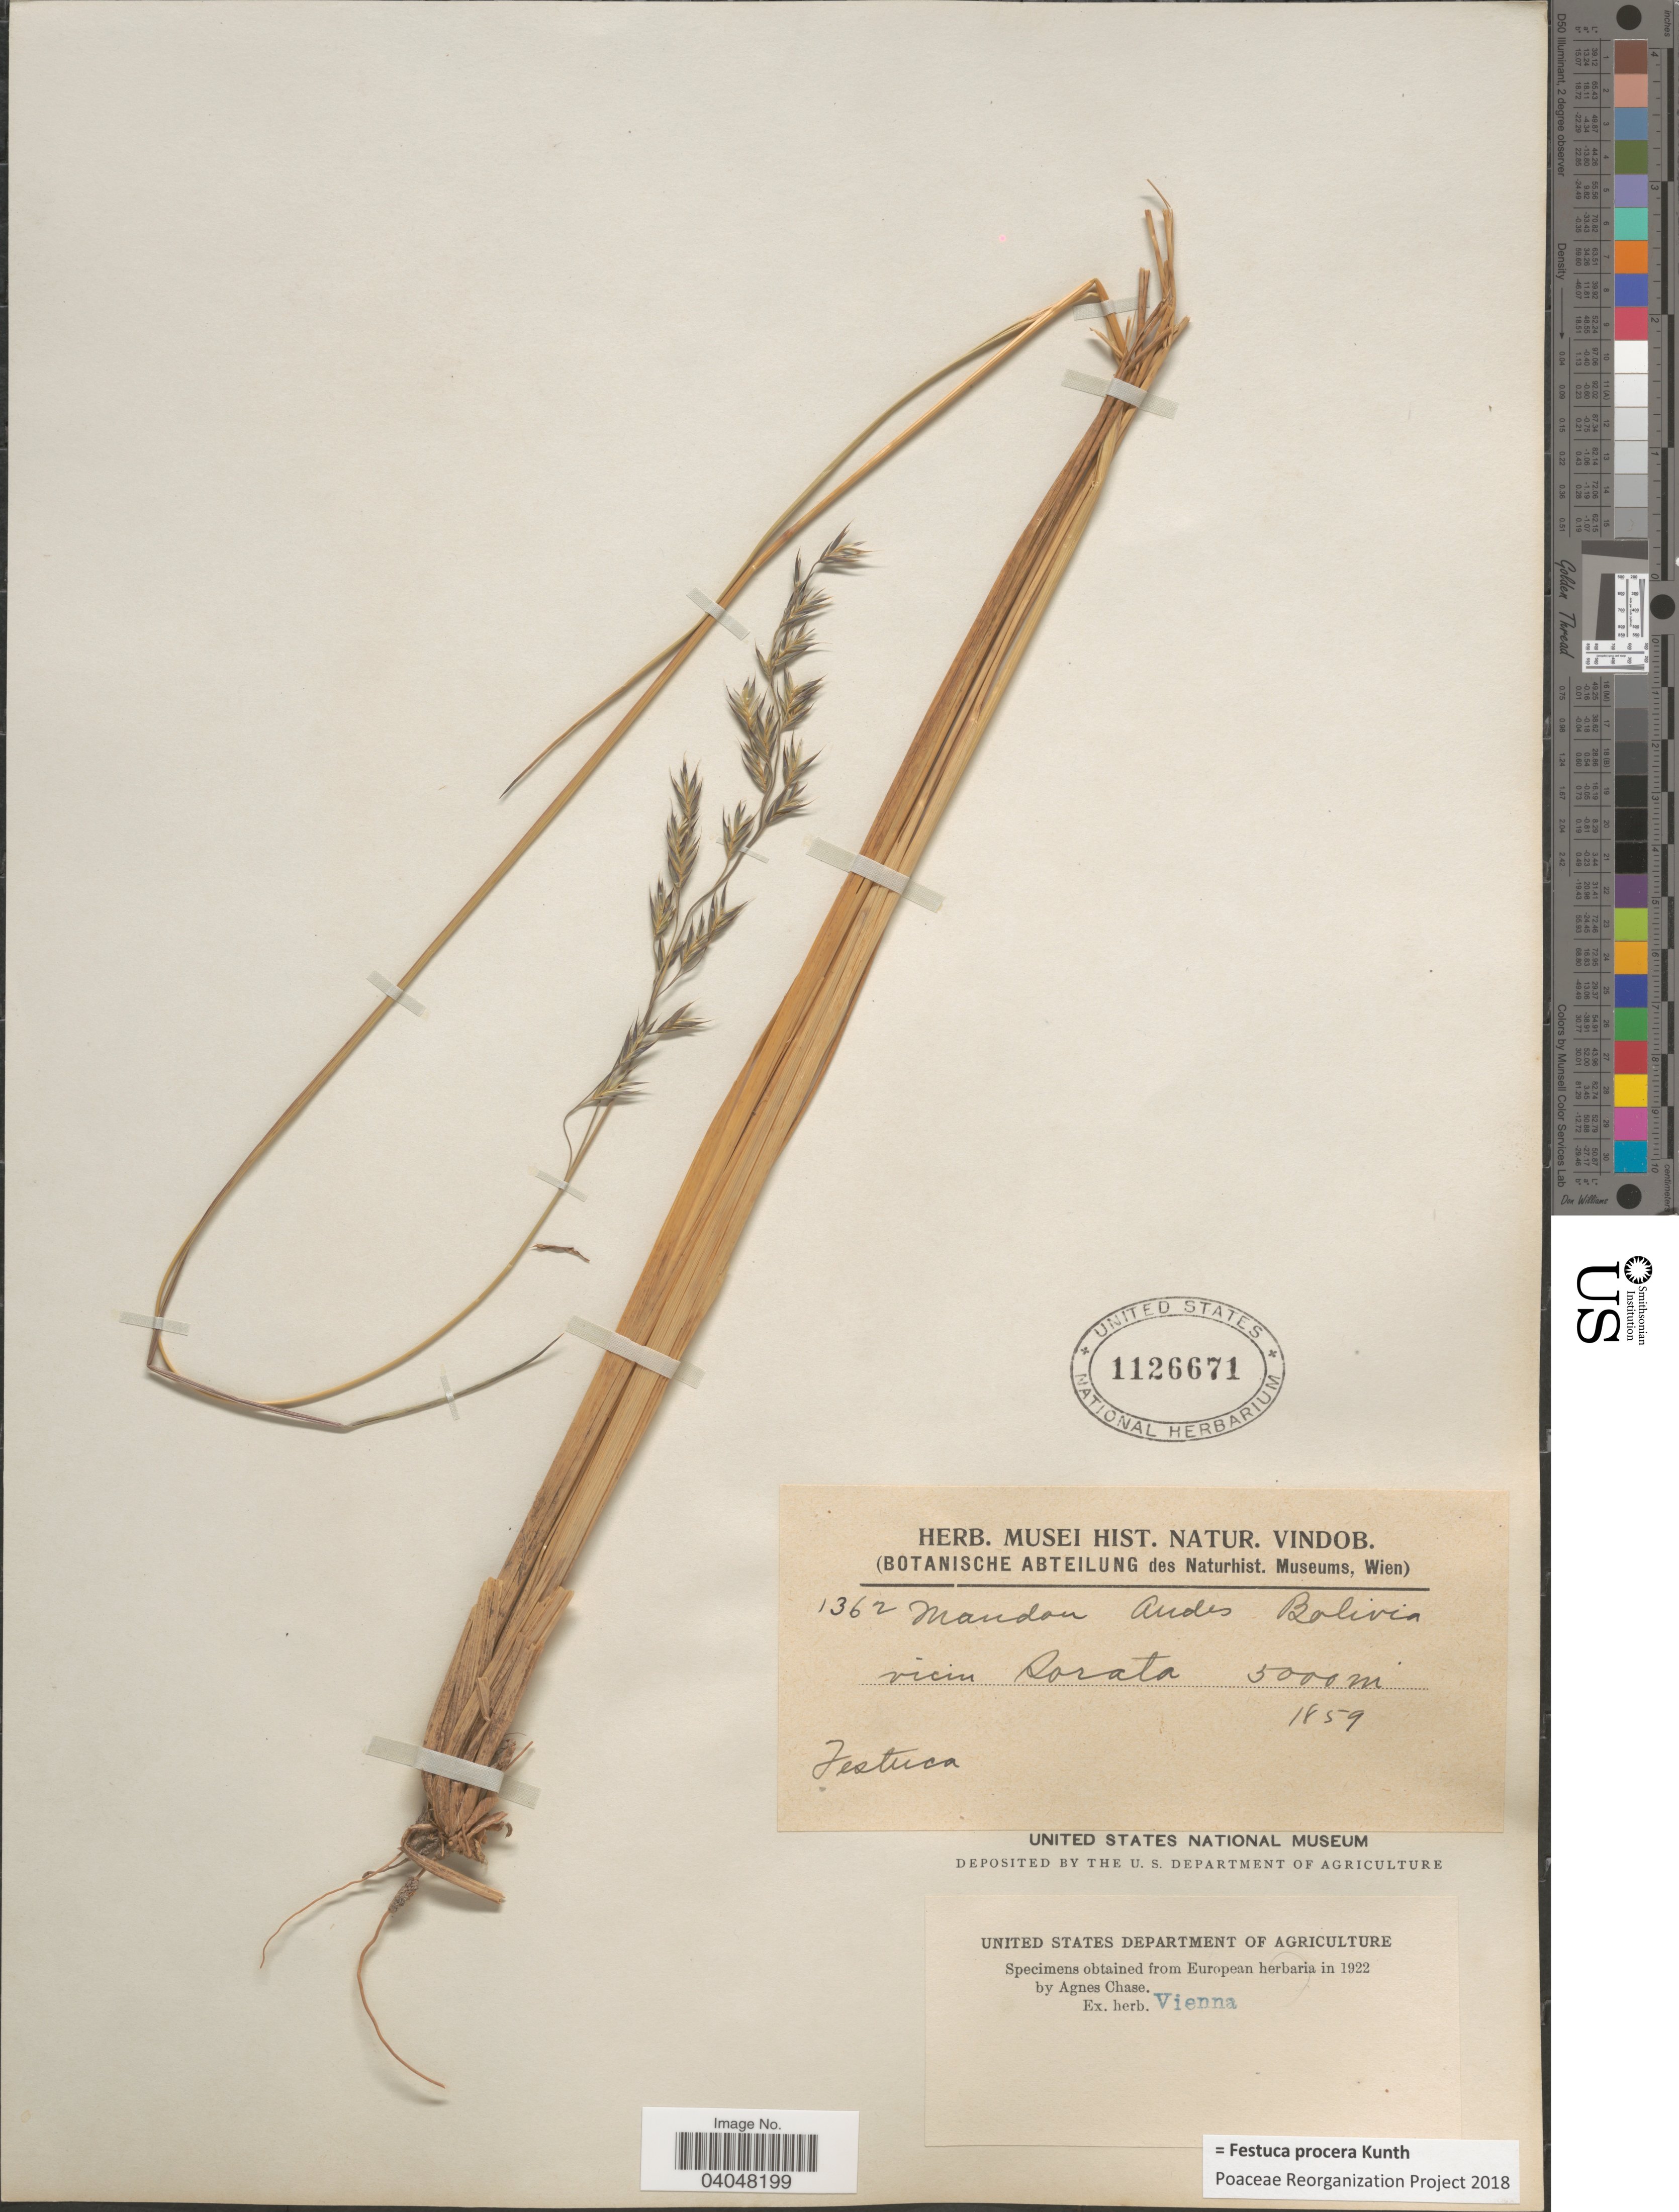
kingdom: Plantae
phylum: Tracheophyta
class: Liliopsida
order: Poales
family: Poaceae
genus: Festuca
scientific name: Festuca procera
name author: Kunth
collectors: Mandon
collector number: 1362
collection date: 1859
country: Bolivia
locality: Andes Bolivia. Vicin Sorata.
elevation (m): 5000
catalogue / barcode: US 1126671